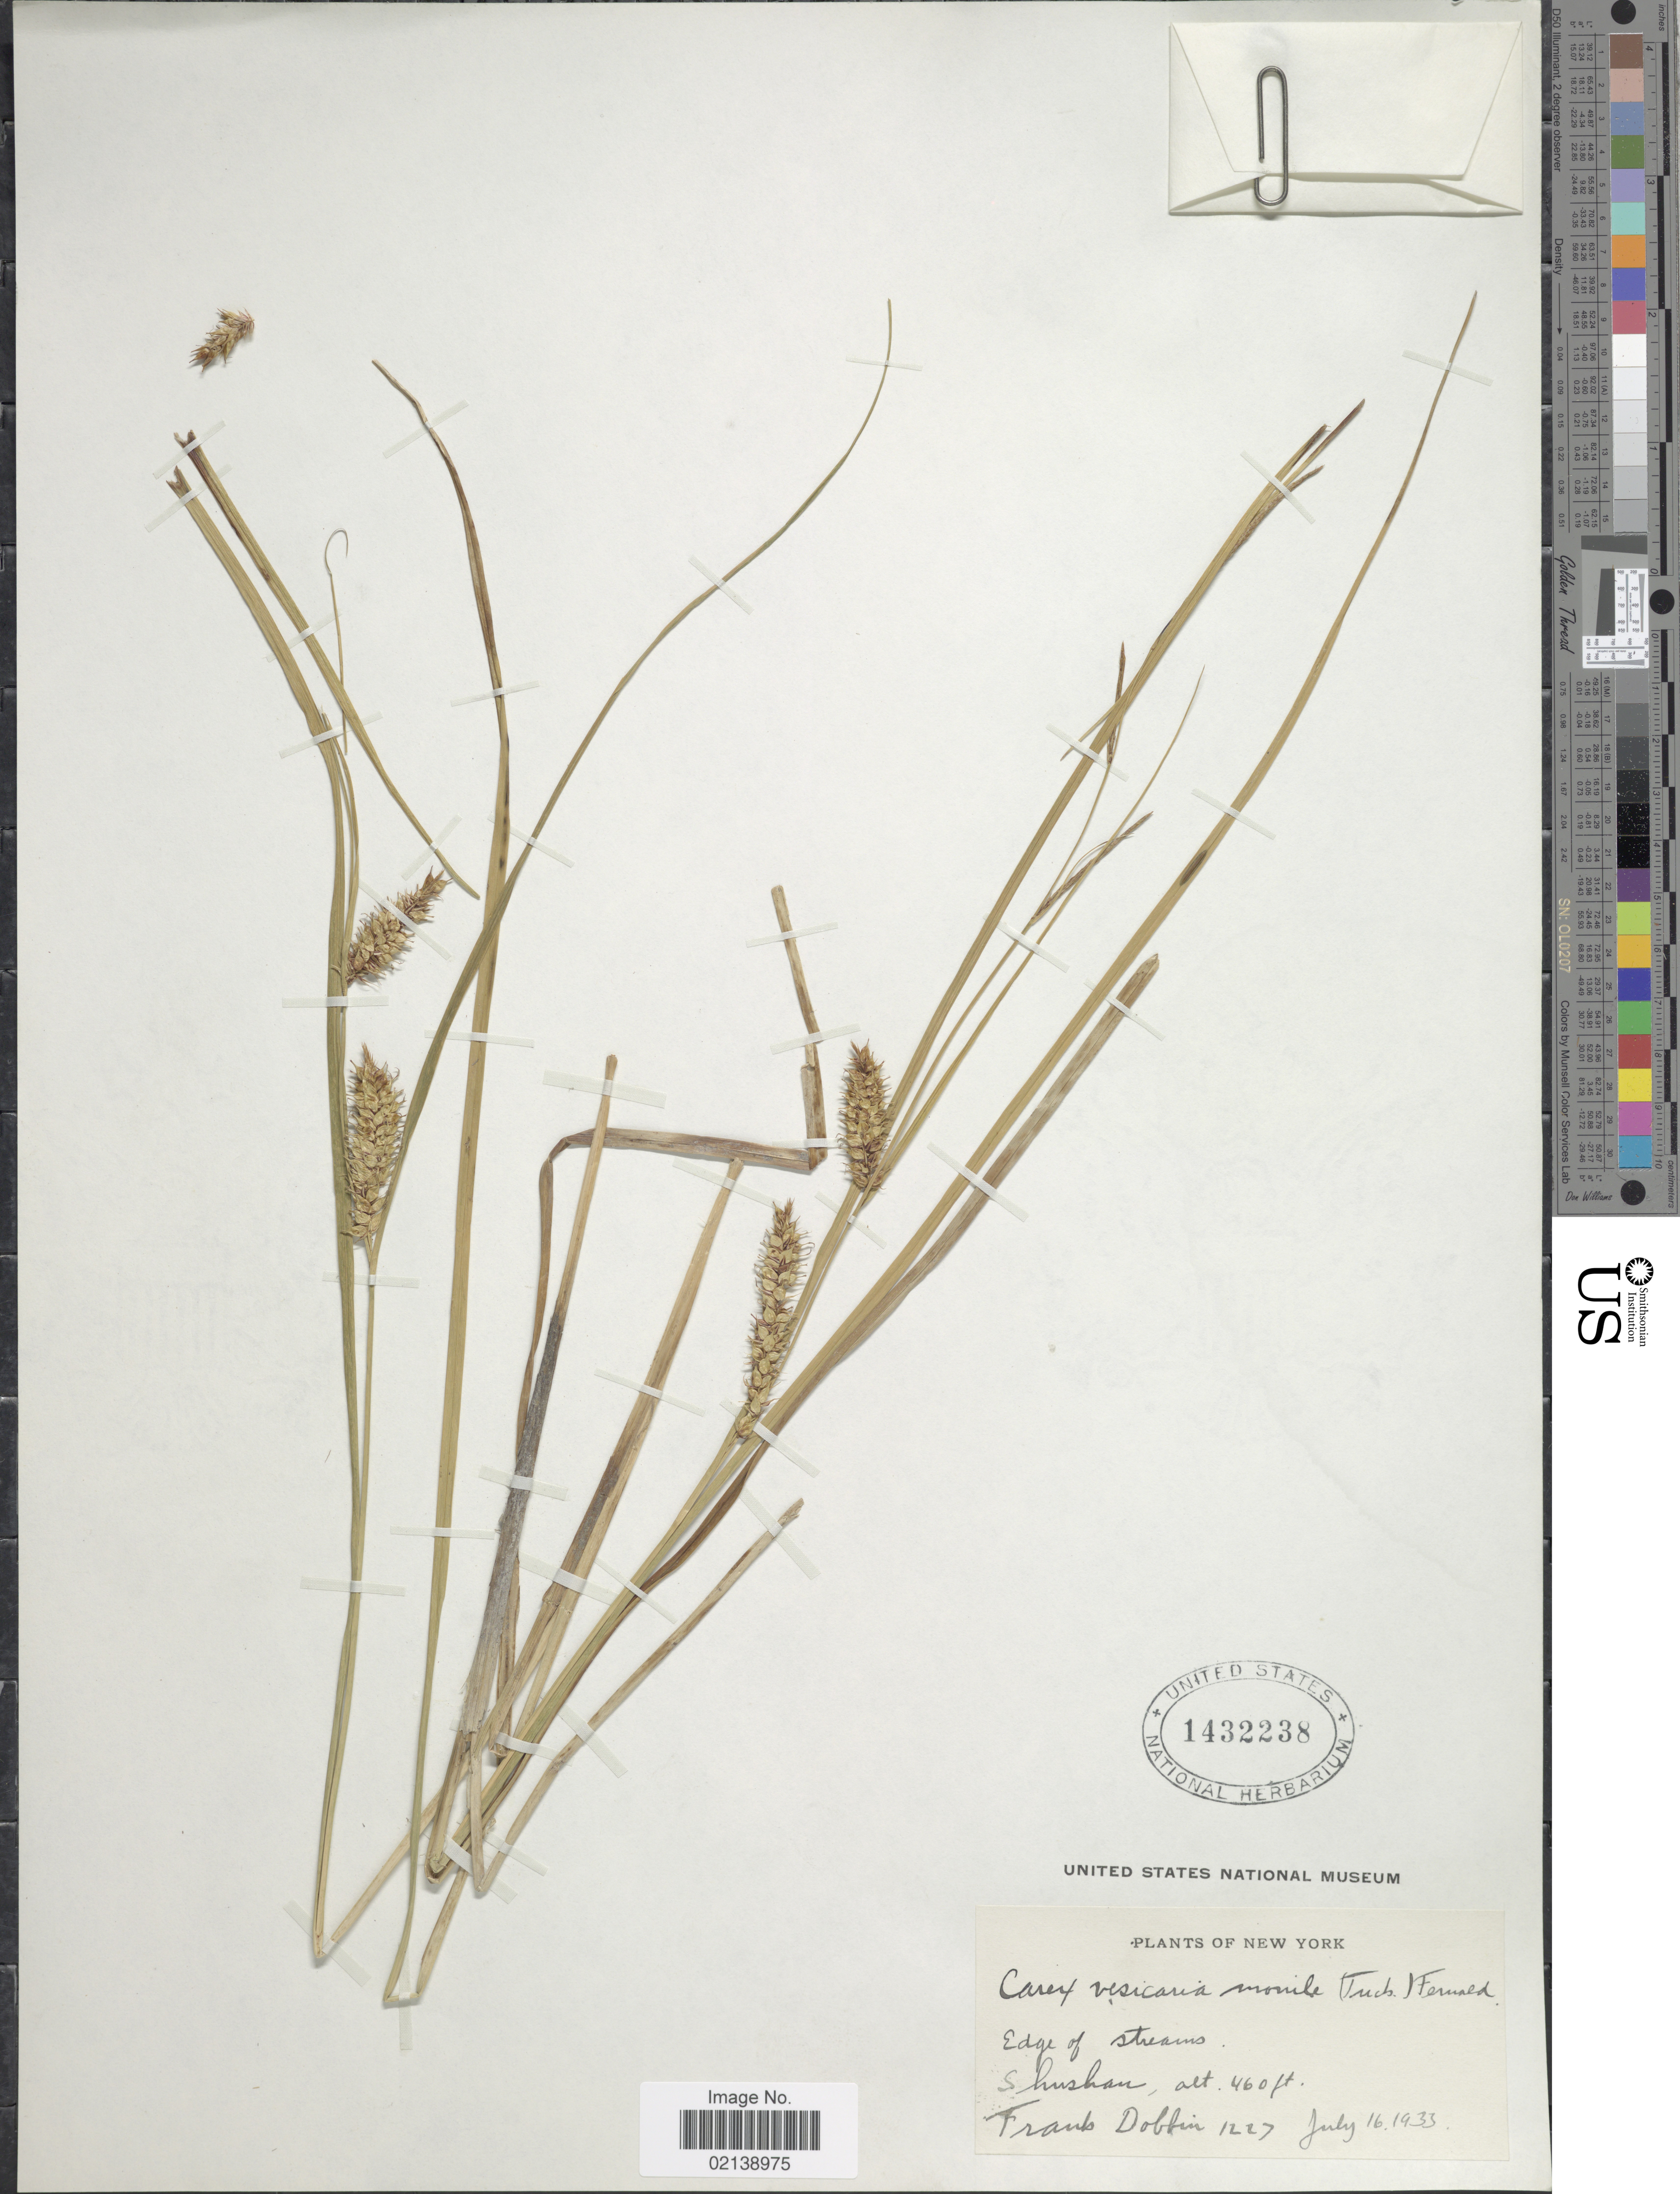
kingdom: Plantae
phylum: Tracheophyta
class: Liliopsida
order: Poales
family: Cyperaceae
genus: Carex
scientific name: Carex vesicaria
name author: L.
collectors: F. Dobbin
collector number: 1227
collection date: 1933-07-16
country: United States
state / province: New York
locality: Egde of streams, Shushan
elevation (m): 140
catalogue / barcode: US 1432238